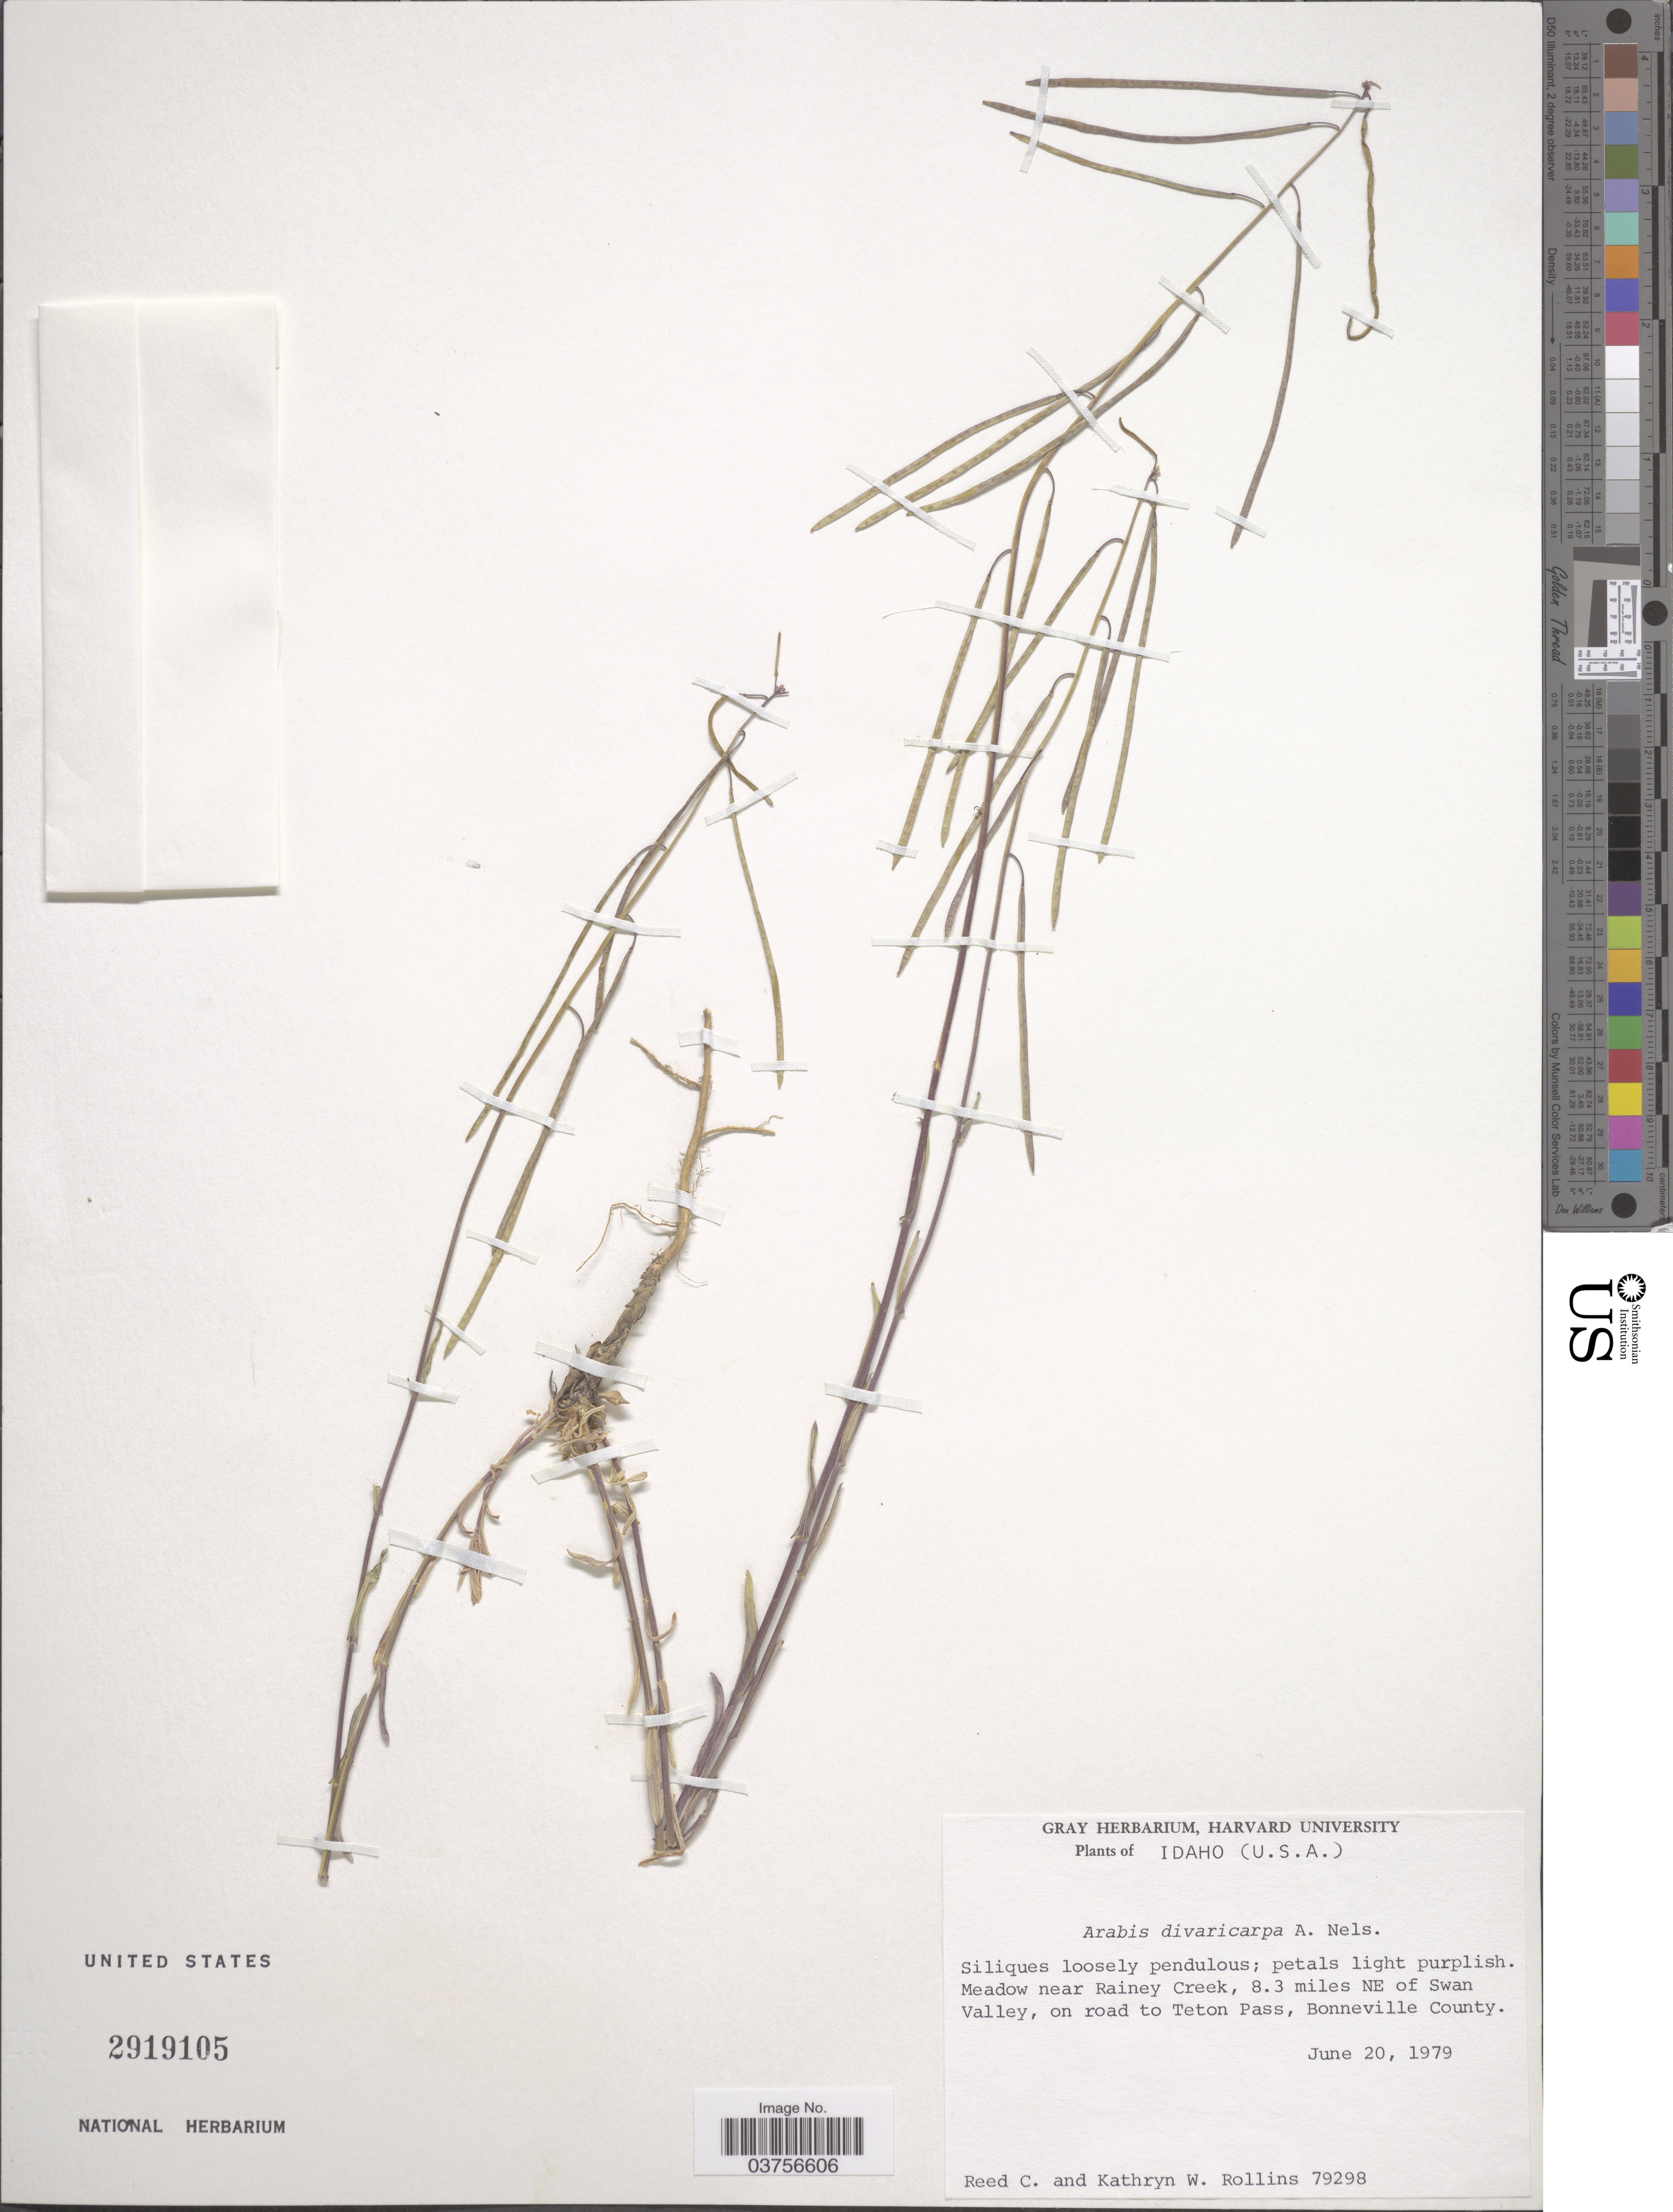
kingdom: Plantae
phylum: Tracheophyta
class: Magnoliopsida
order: Brassicales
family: Brassicaceae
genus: Arabis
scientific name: Arabis divaricarpa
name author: A. Nelson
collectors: R. C. Rollins & K. W. Rollins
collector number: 79298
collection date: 1979-06-20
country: United States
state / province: Idaho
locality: Meadow near Rainey Creek, 8.3 miles NE of Swan Valley, on road to Teton Pass, Bonneville County.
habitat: meadow near creek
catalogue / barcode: US 2919105